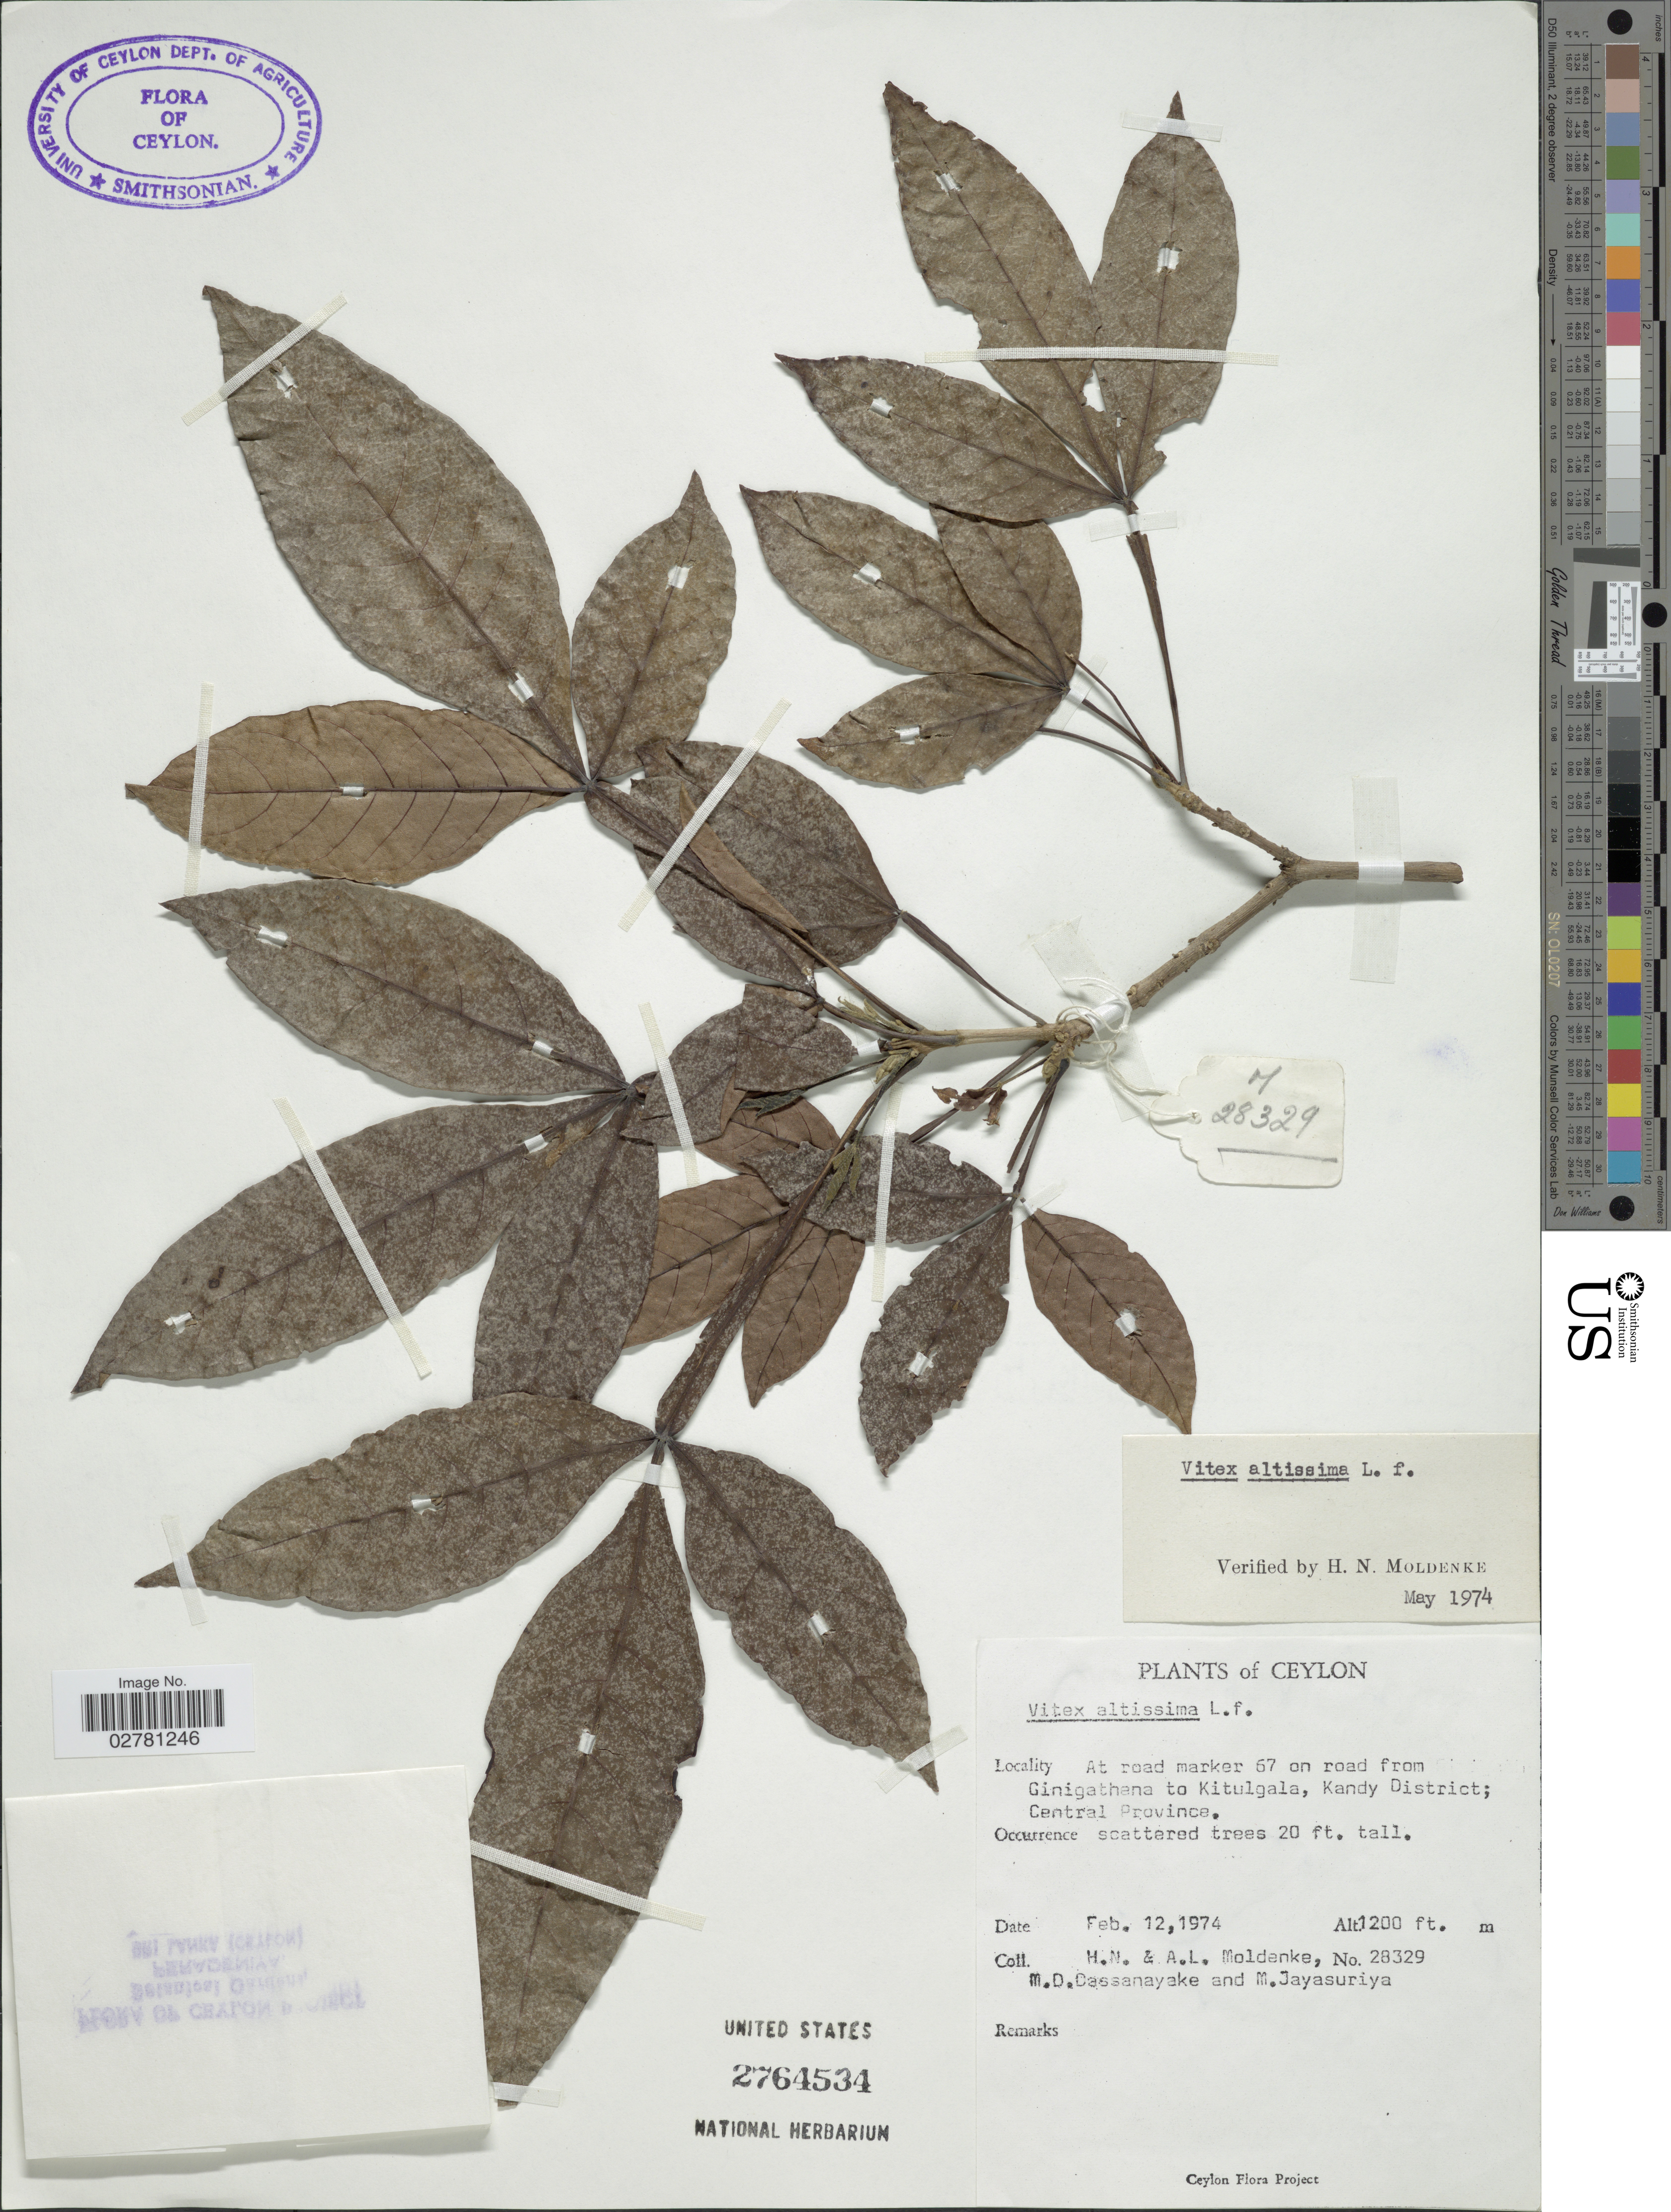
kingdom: Plantae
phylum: Tracheophyta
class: Magnoliopsida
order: Lamiales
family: Lamiaceae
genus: Vitex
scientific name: Vitex altissima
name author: L. f.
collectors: H. N. Moldenke, A. L. Moldenke, M. D. Dassanayake & M. Jayasuriya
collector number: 28329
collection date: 1974-02-12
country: Sri Lanka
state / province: Central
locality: Ceylon. At road marker 67 on road from Ginigathana to Kitulgala, Kandy District.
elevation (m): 366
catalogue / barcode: US 2764534